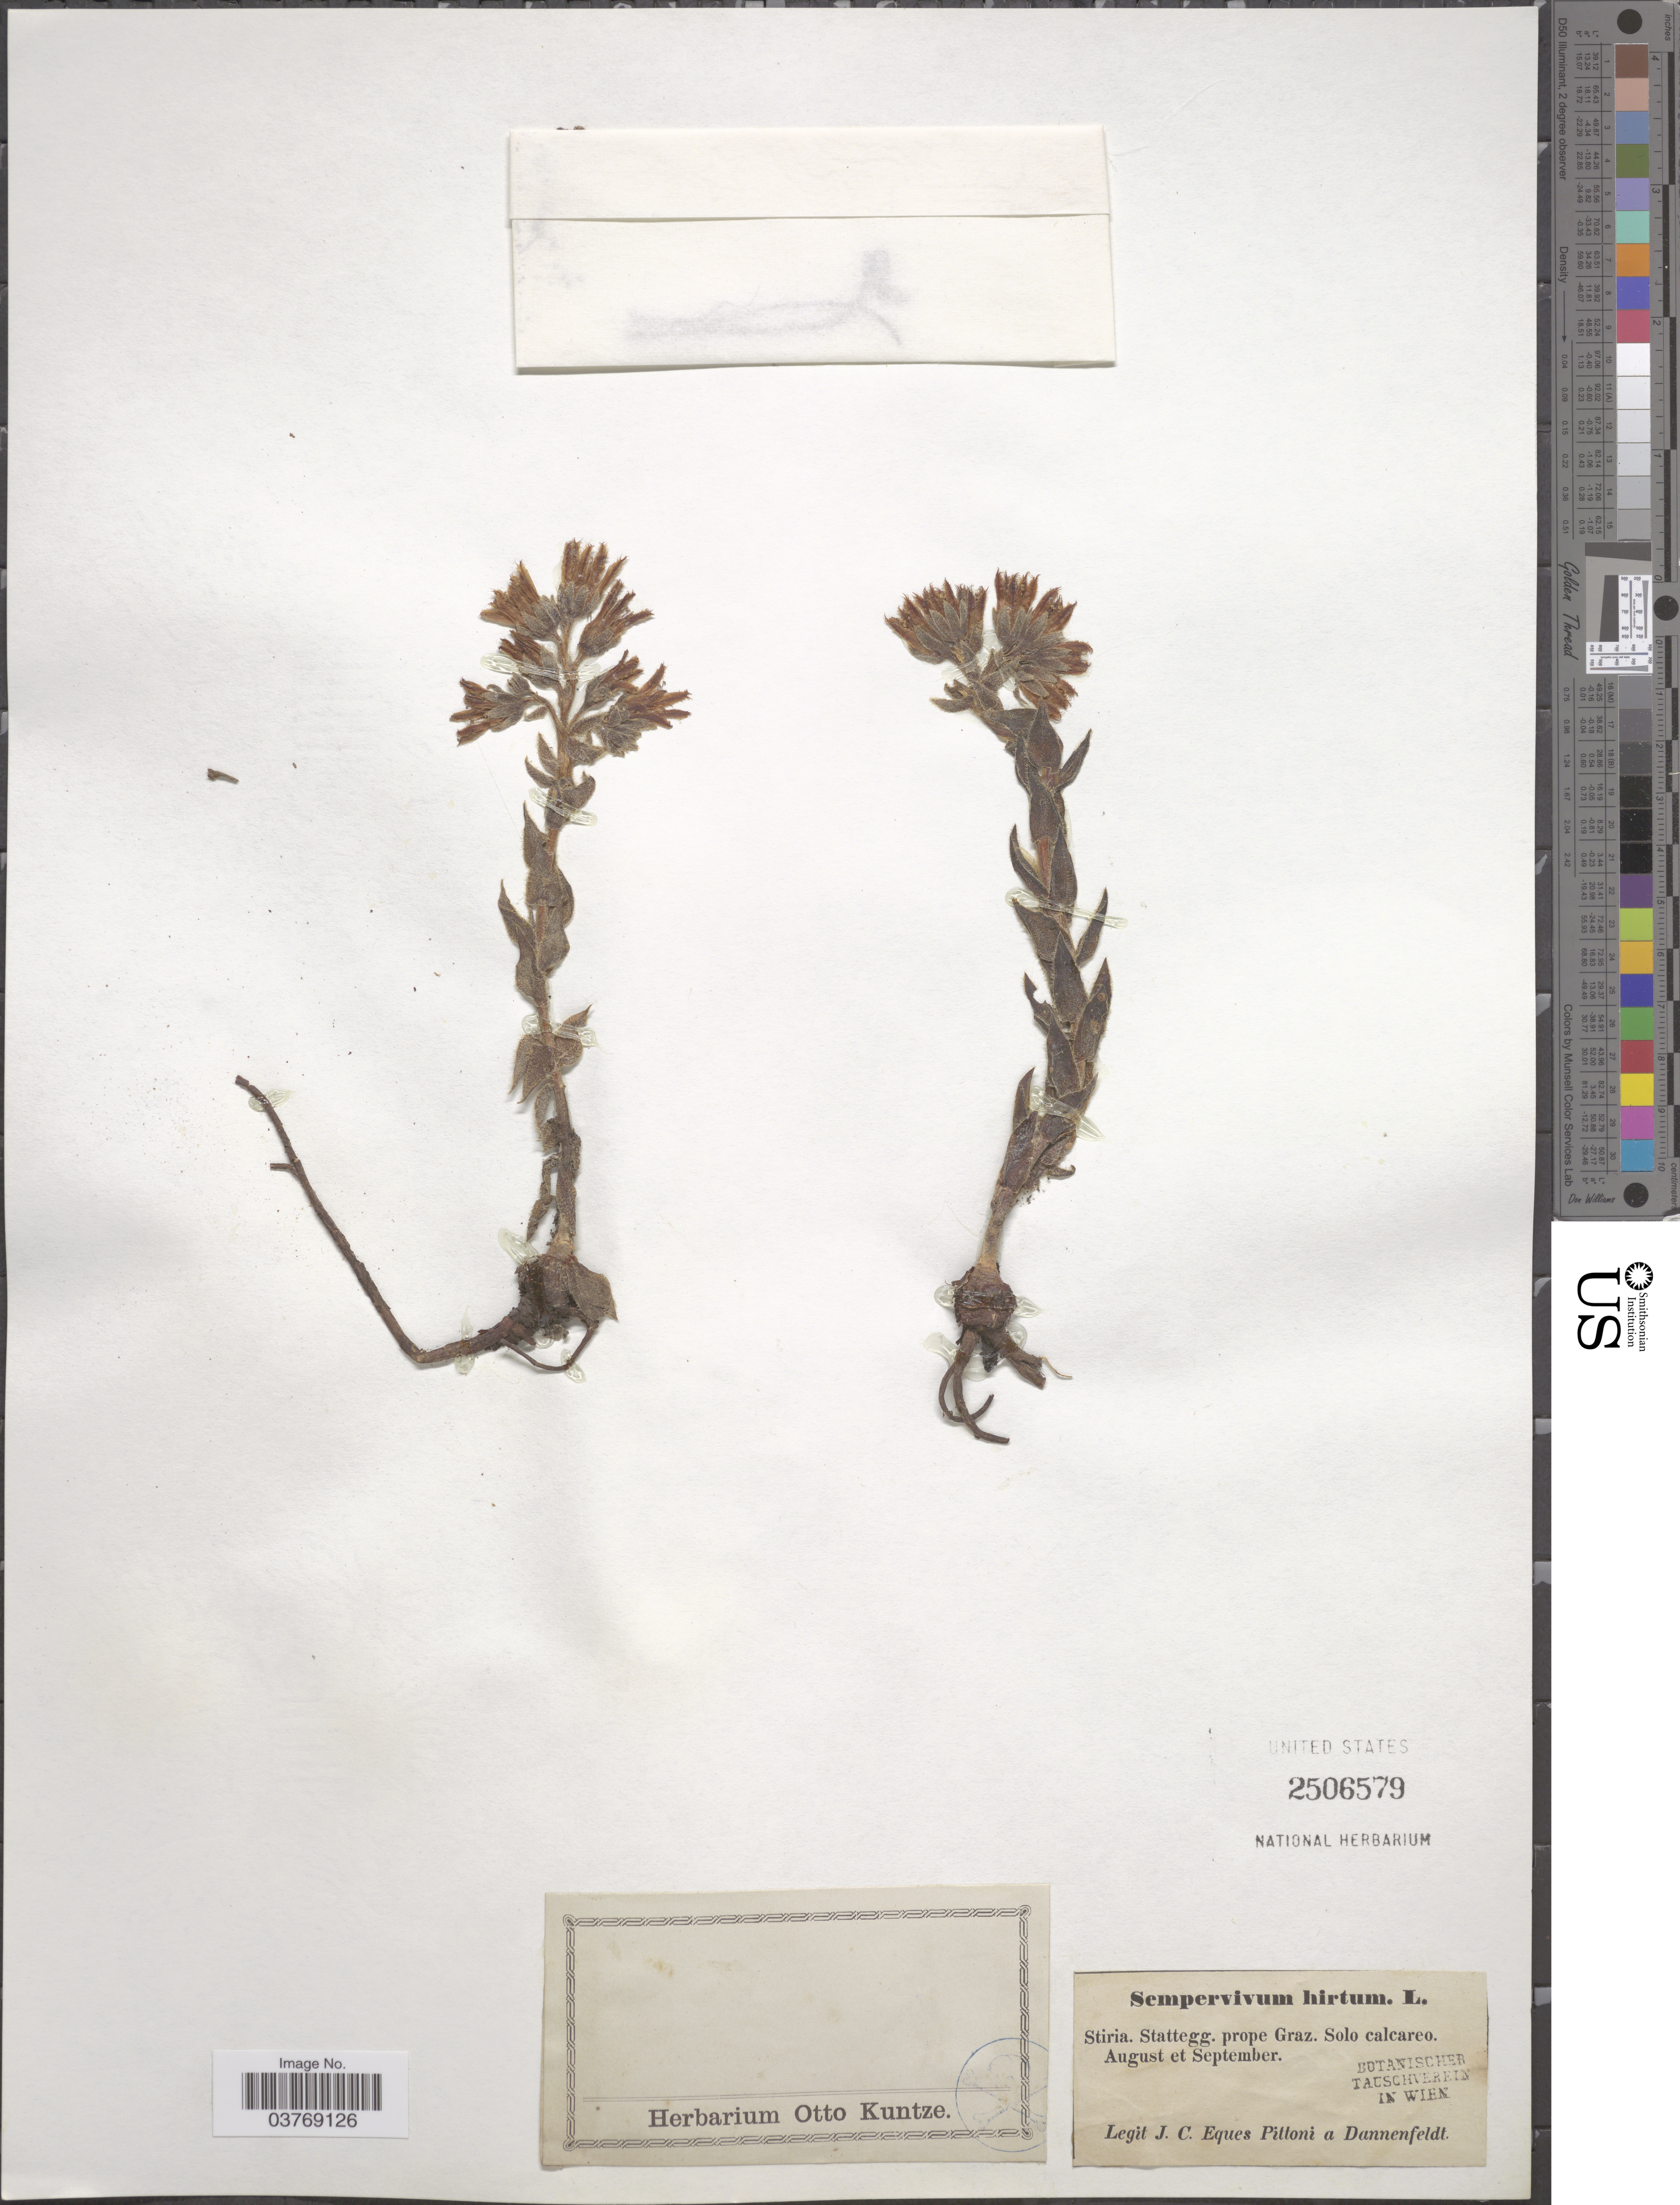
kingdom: Plantae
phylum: Tracheophyta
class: Magnoliopsida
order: Saxifragales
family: Crassulaceae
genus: Sempervivum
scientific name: Sempervivum hirtum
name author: L.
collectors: J. Pittoni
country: Austria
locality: Stiria. Stattegg. prope Graz. Solo calcareo.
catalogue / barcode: US 2506579